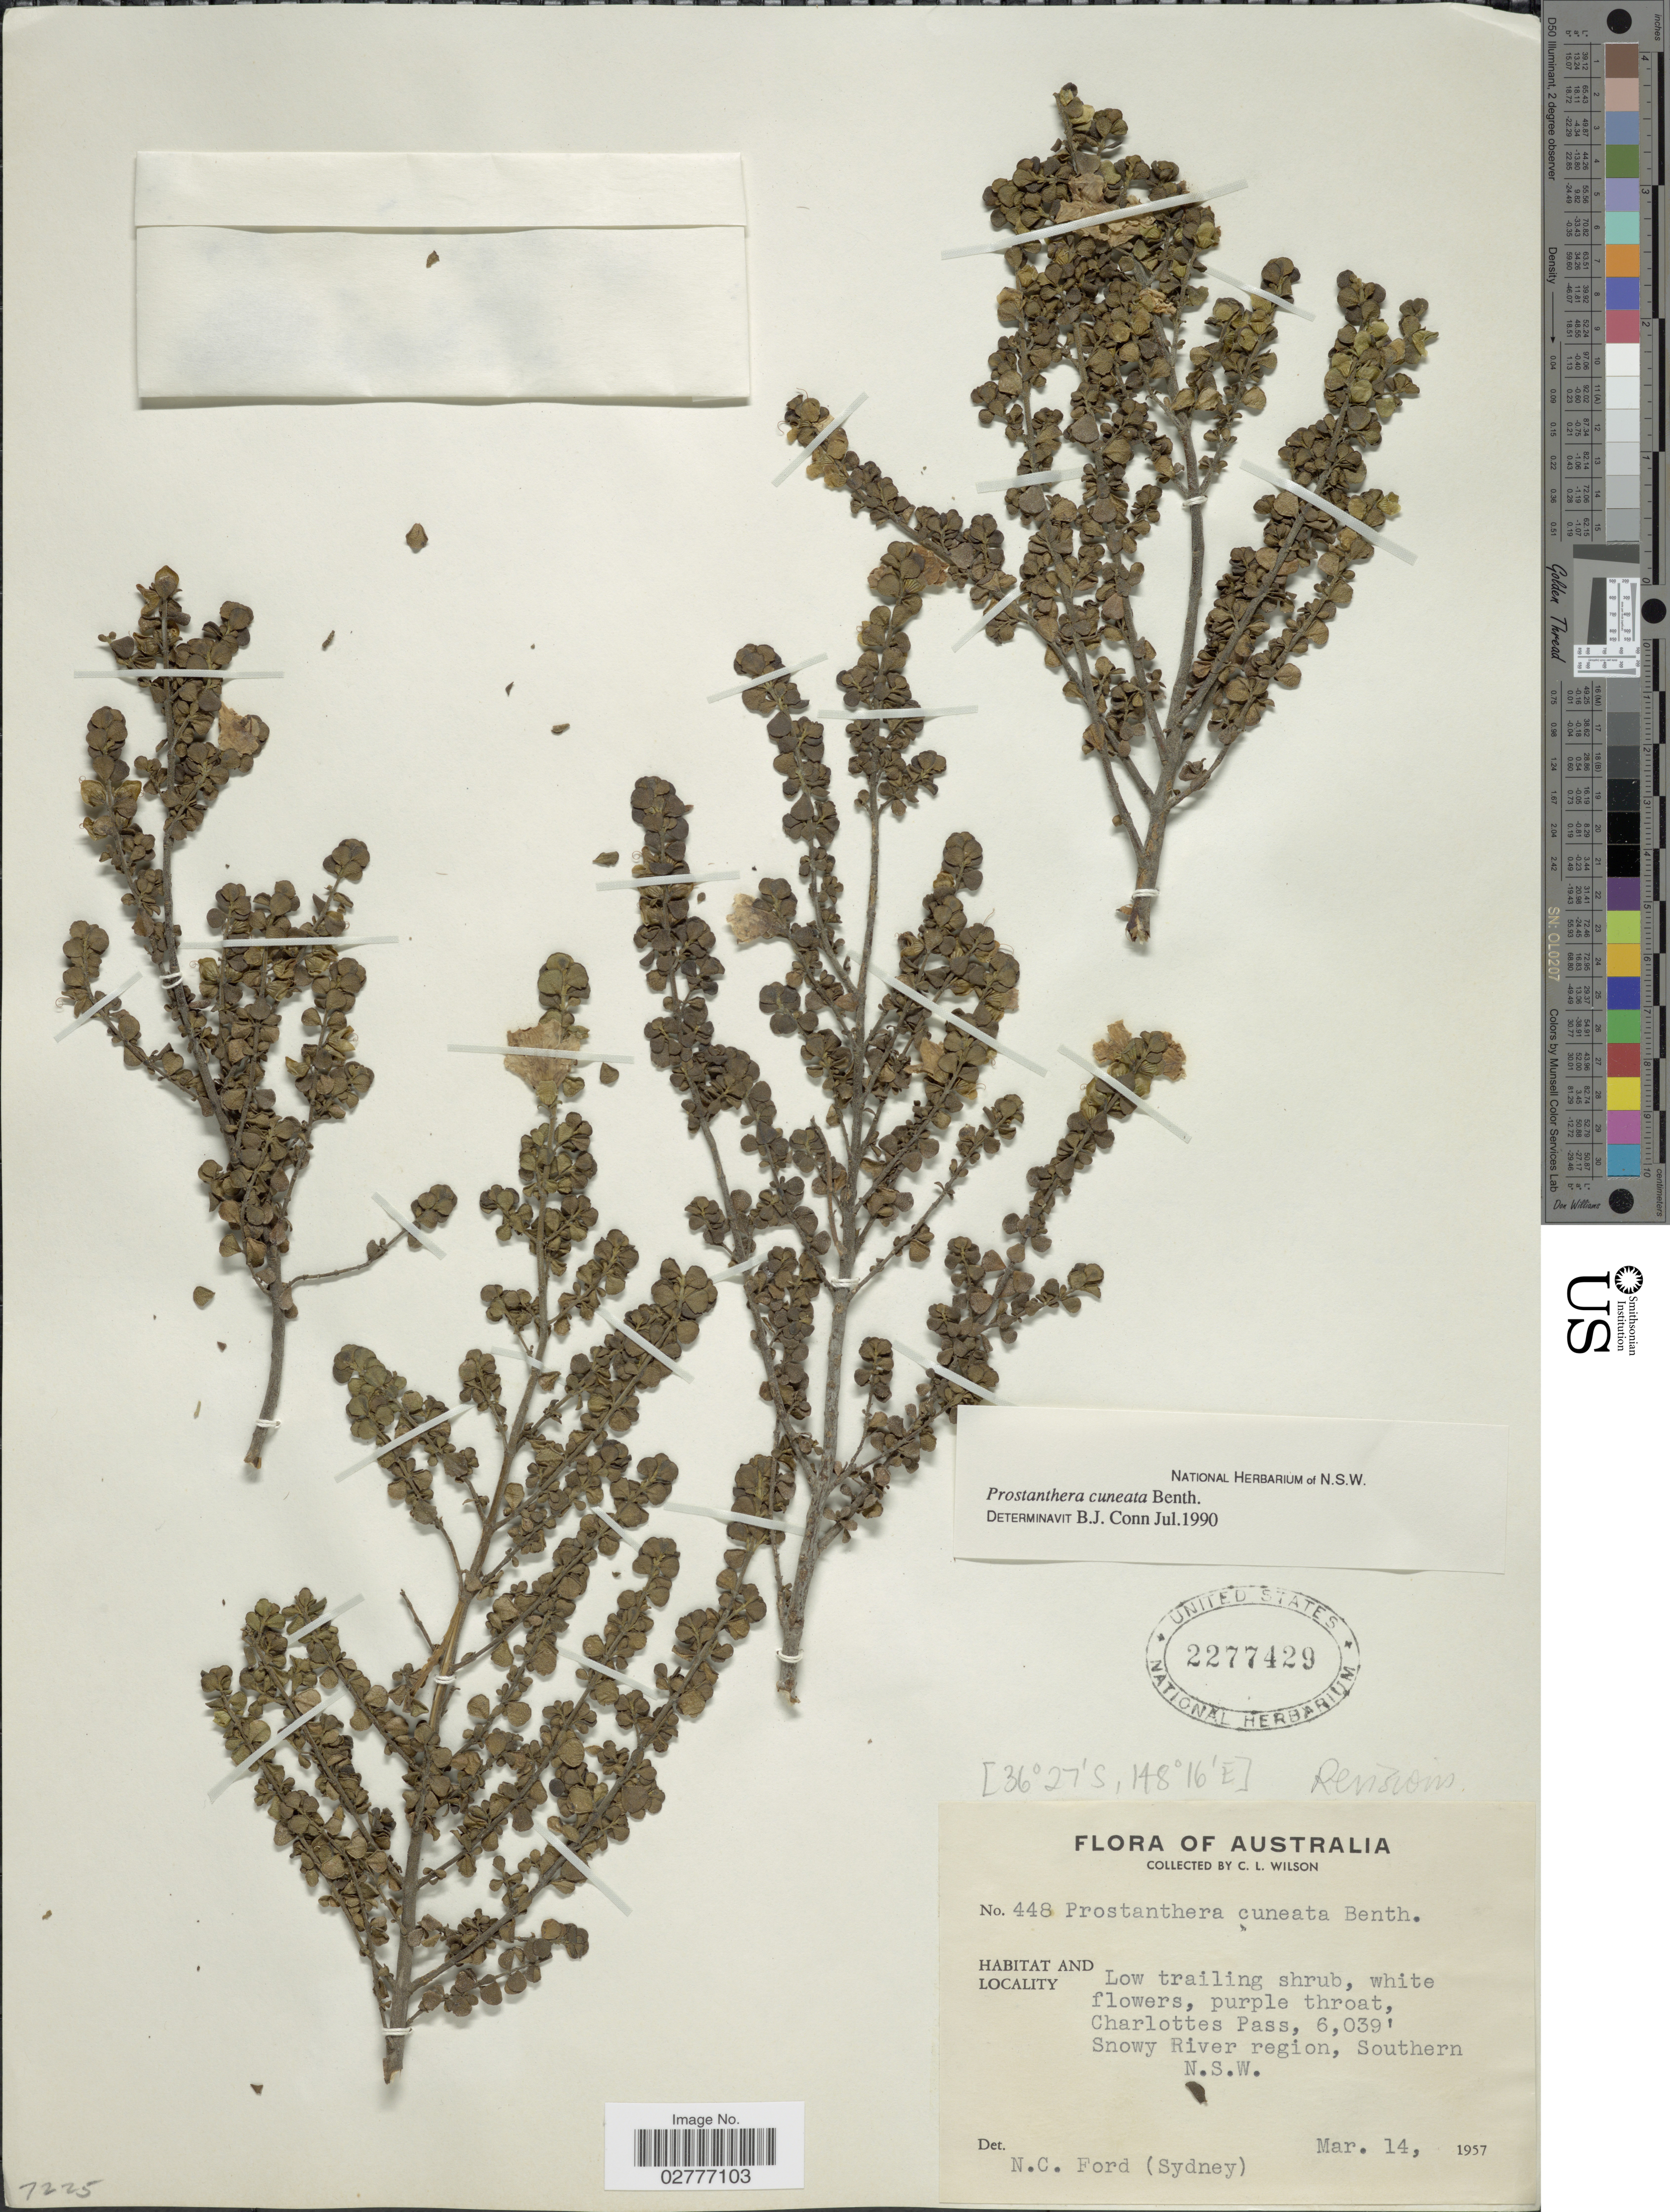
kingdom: Plantae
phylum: Tracheophyta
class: Magnoliopsida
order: Lamiales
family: Lamiaceae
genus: Prostanthera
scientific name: Prostanthera cuneata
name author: Benth.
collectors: C. L. Wilson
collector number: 448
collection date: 1957-03-14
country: Australia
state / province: New South Wales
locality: Charlottes Pass, Snowy River region, Southern N.S.W.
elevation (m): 1841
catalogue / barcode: US 2277429